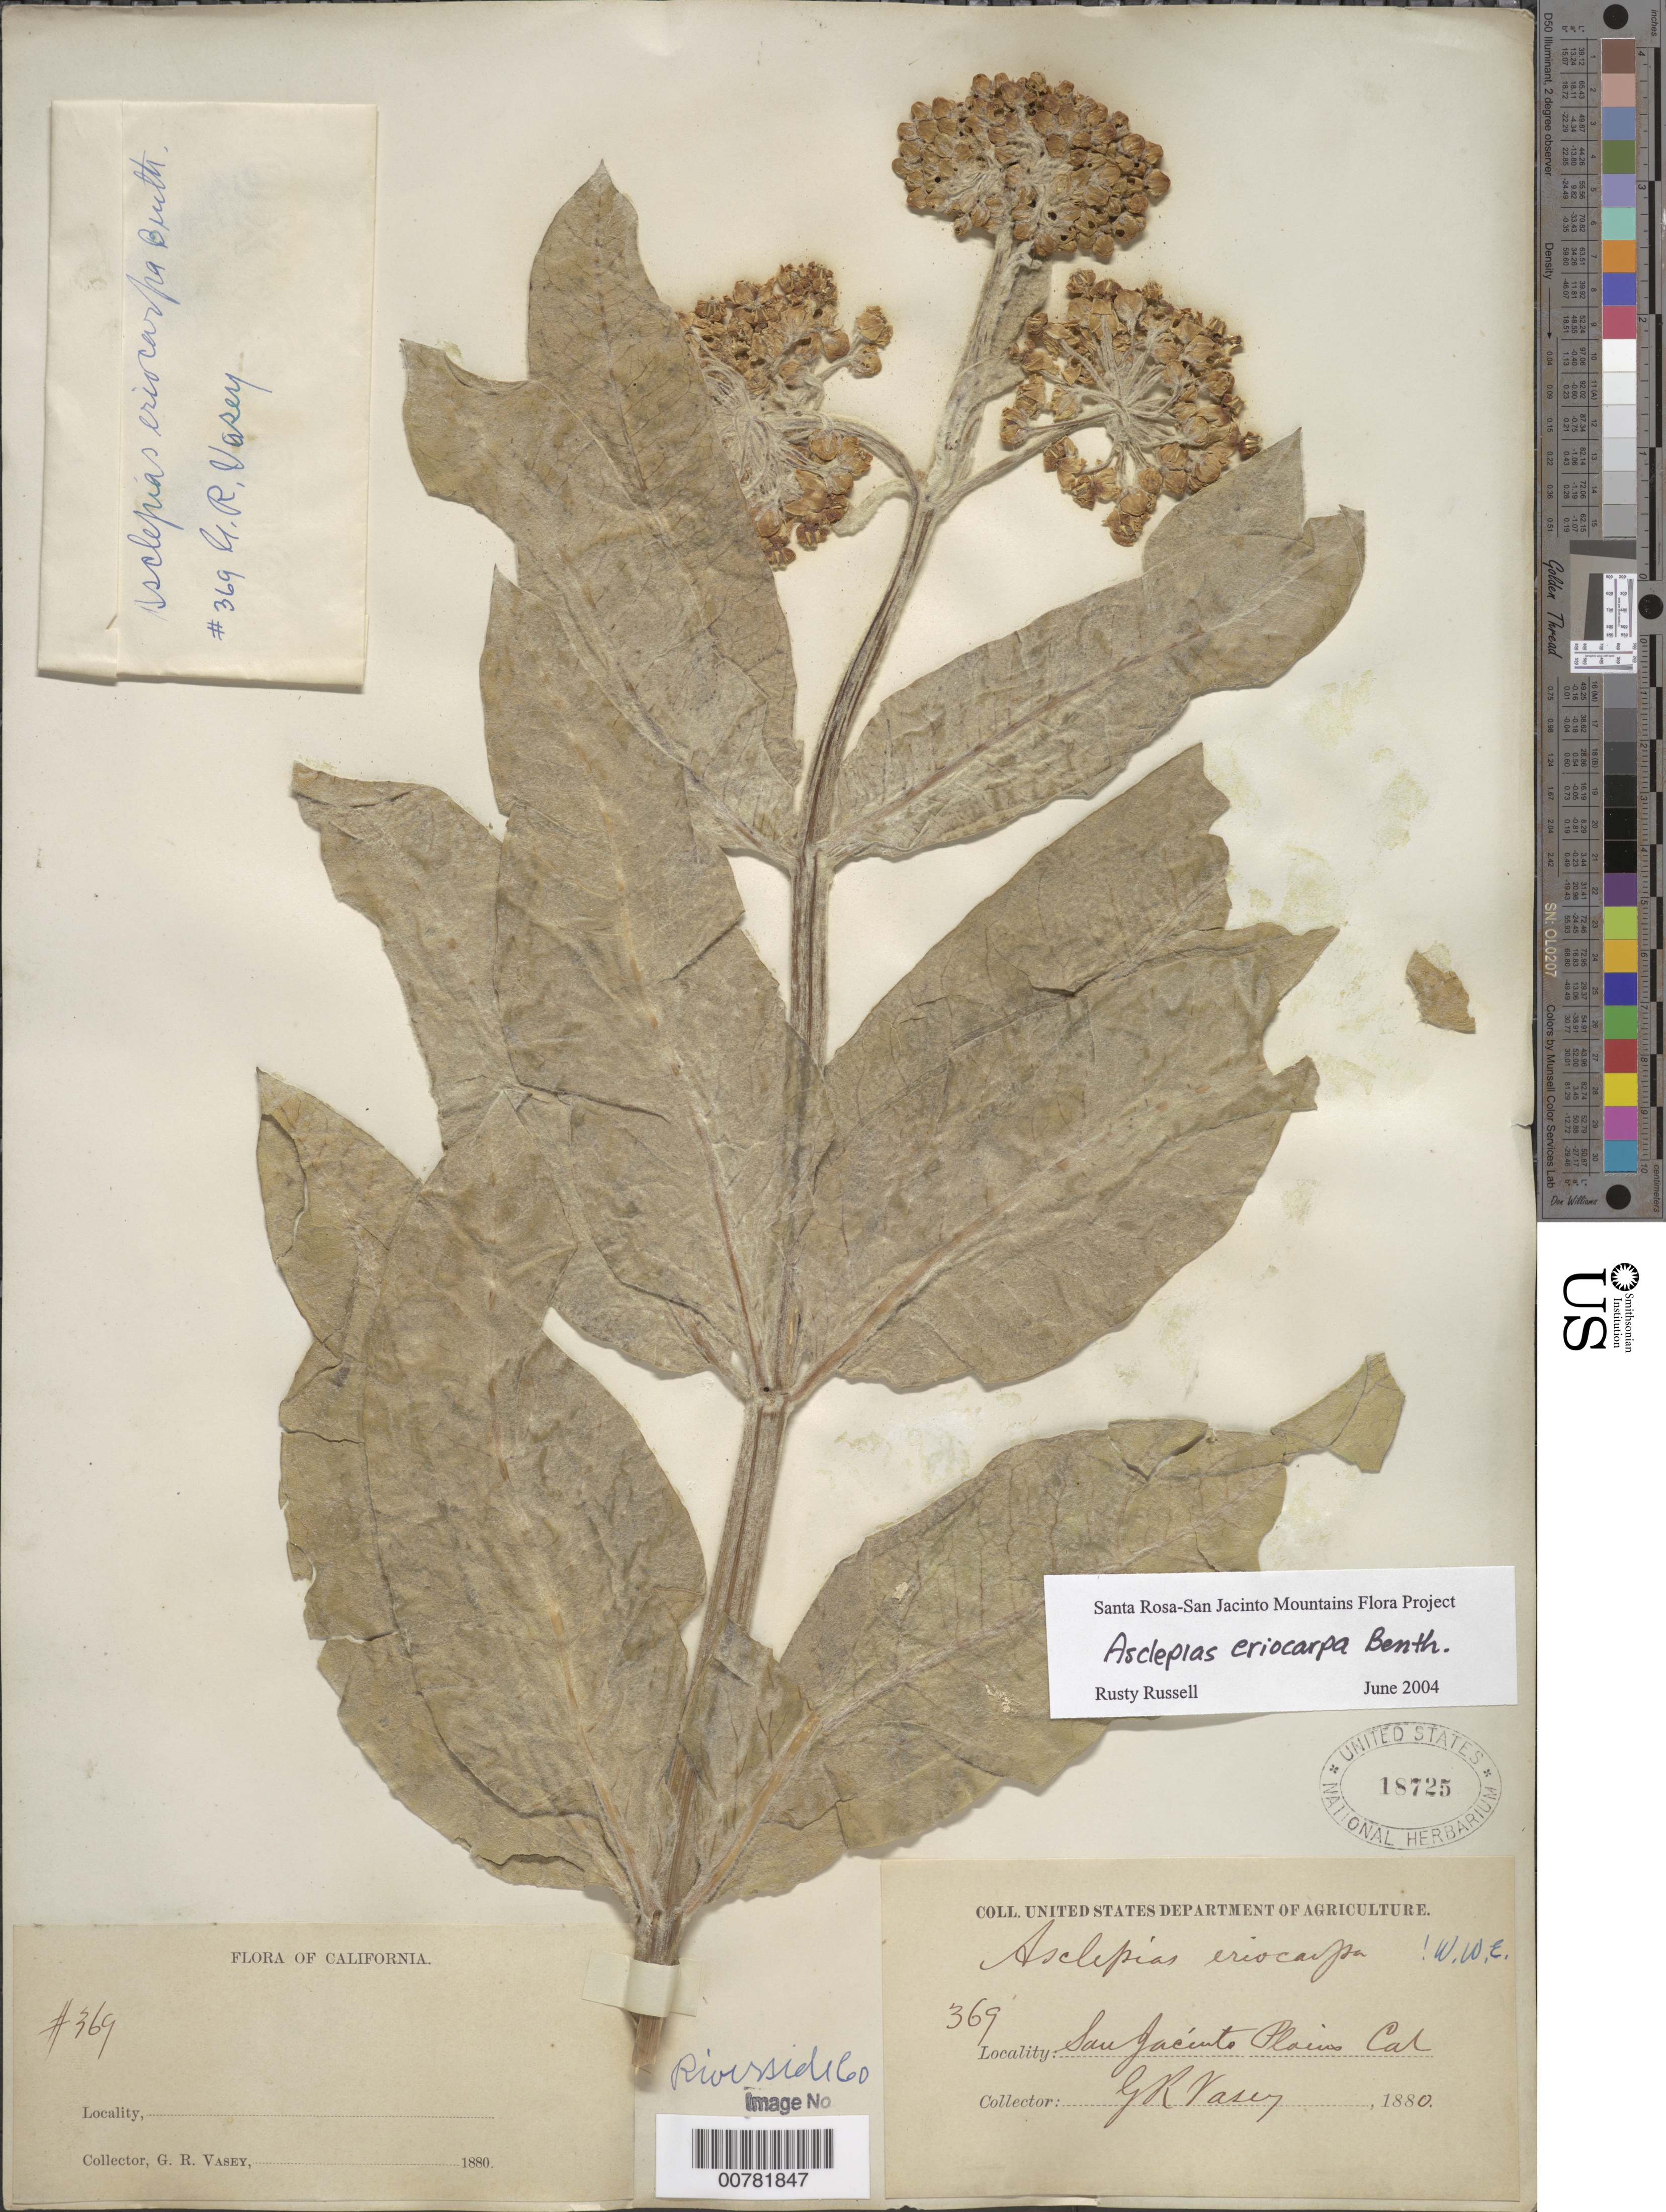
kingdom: Plantae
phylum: Tracheophyta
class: Magnoliopsida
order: Gentianales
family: Apocynaceae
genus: Asclepias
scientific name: Asclepias eriocarpa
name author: Benth.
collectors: G. R. Vasey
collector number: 369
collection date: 1880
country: United States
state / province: California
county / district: Riverside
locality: San Jacinto Plains. Riverside Co.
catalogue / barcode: US 18725